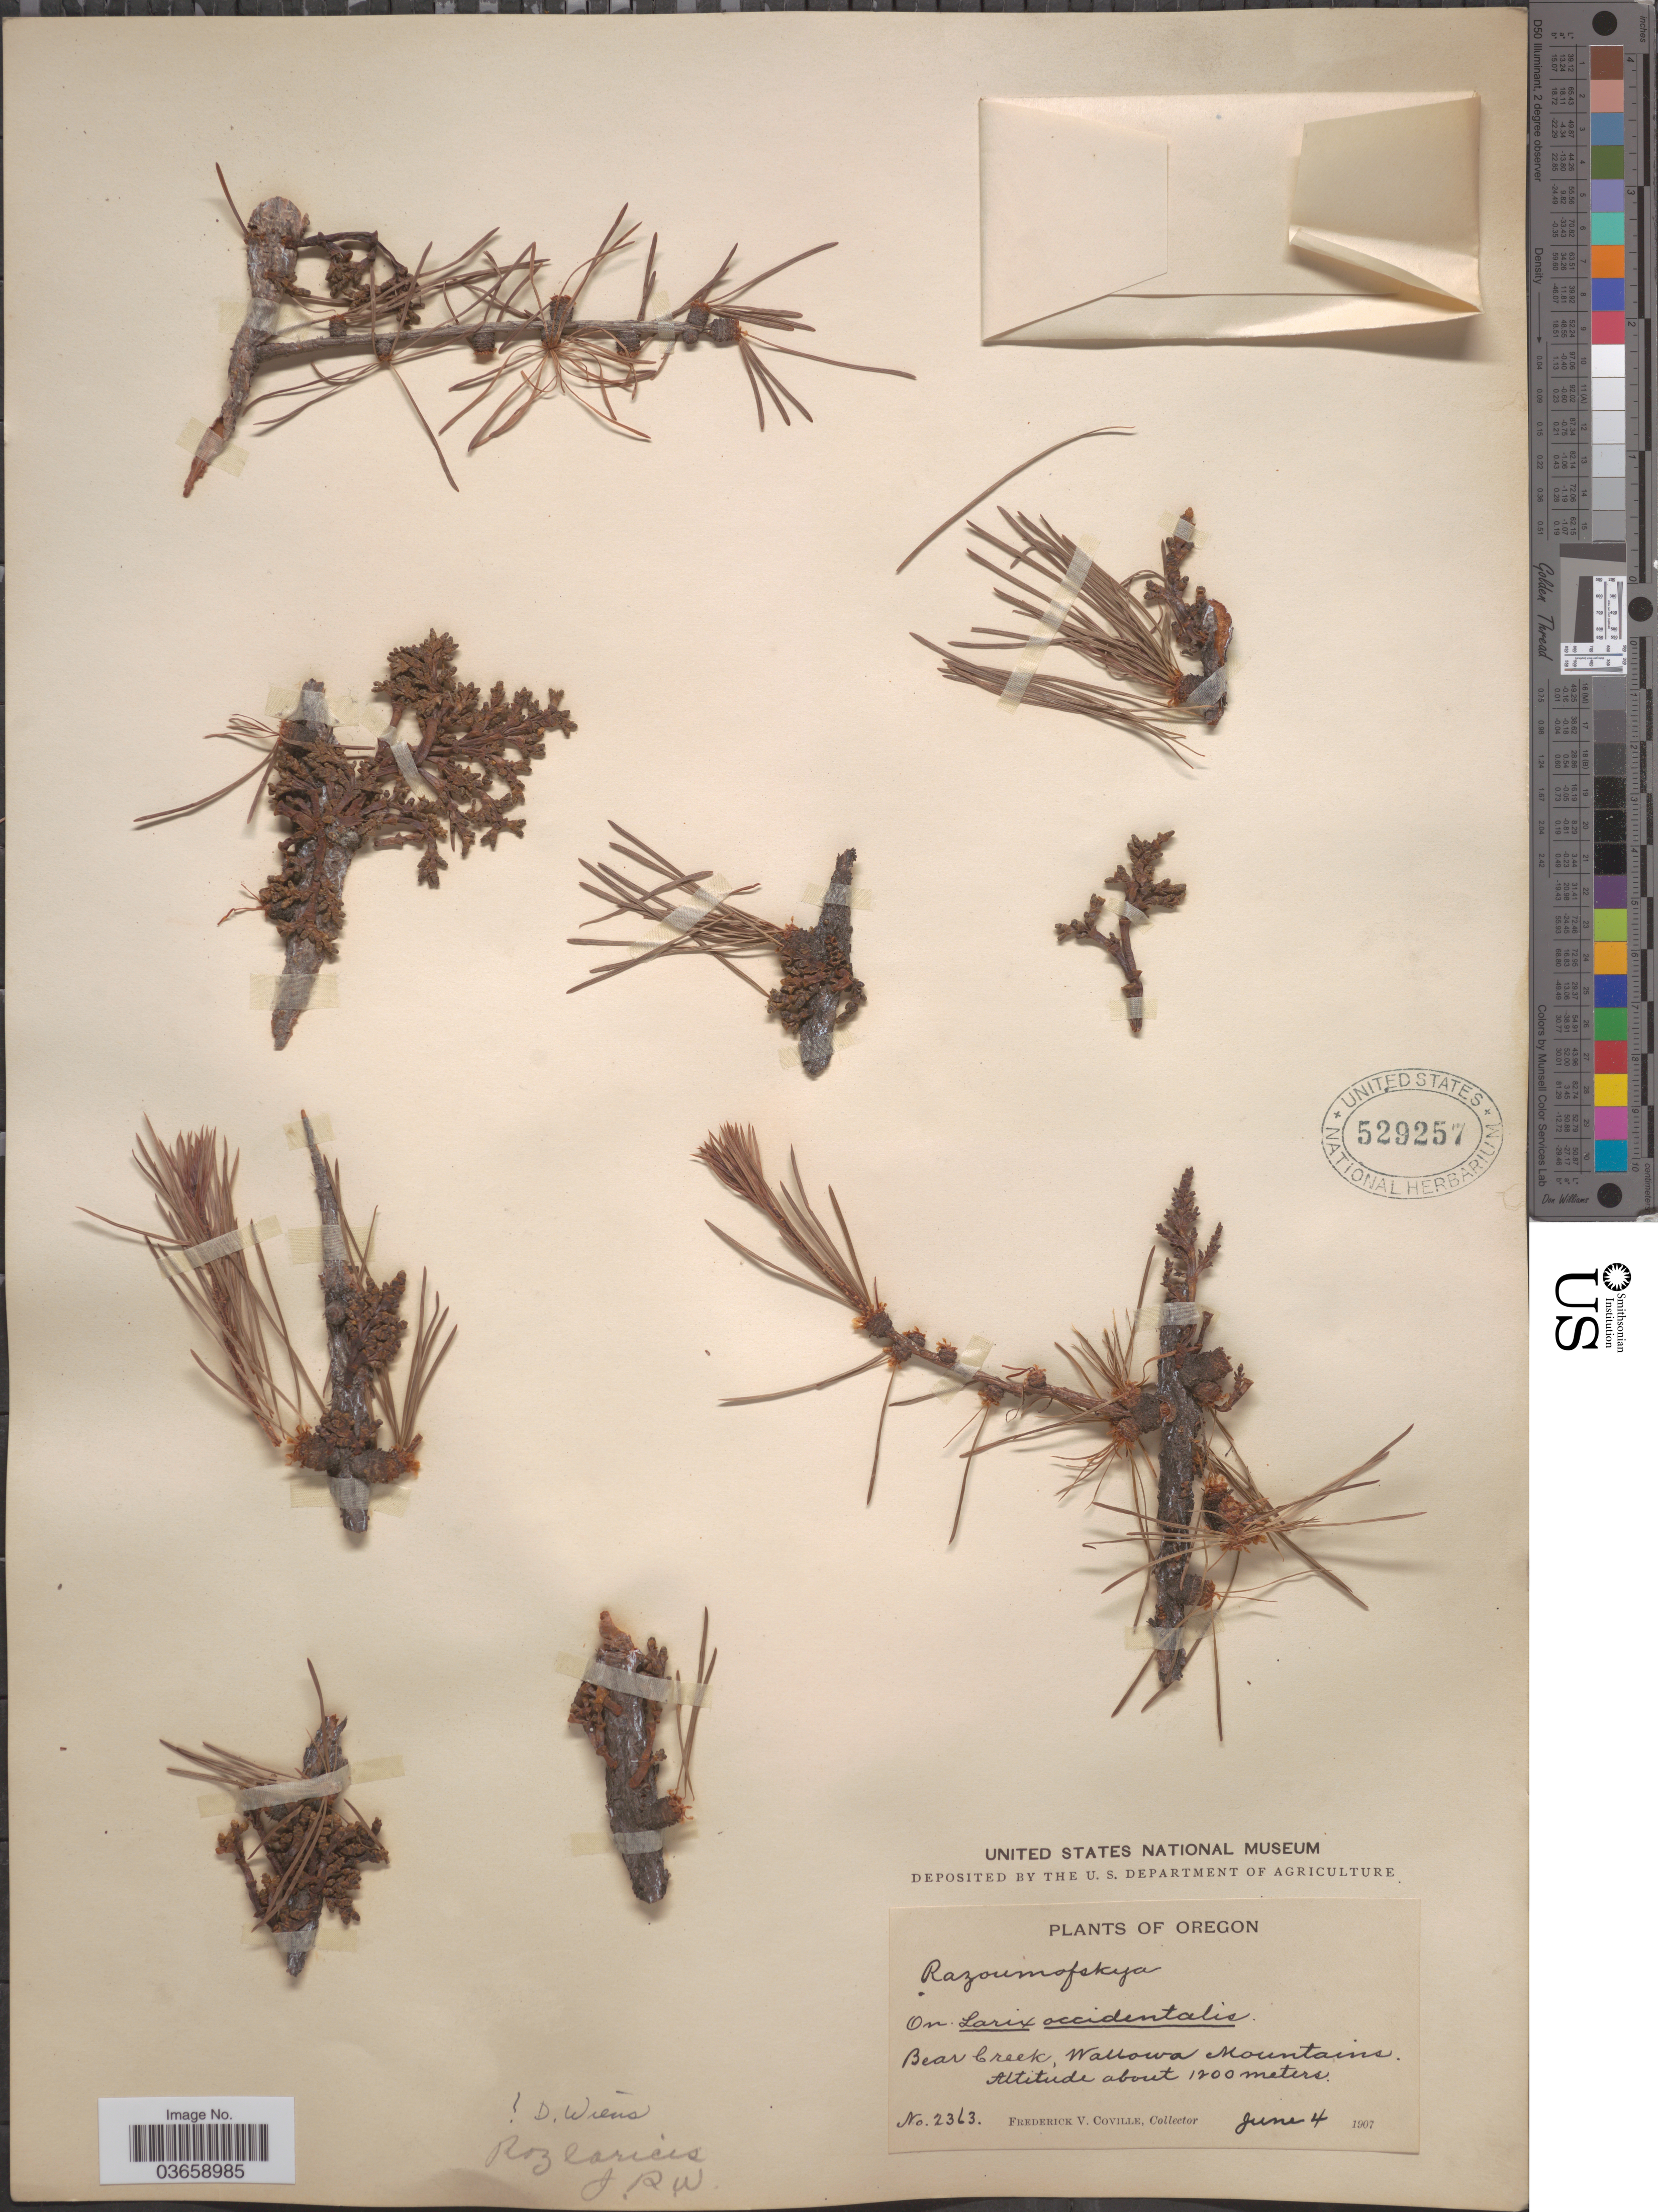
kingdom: Plantae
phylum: Tracheophyta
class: Magnoliopsida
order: Santalales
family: Viscaceae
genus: Arceuthobium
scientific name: Arceuthobium laricis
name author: (M.E. Jones) H. St. John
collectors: F. V. Coville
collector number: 2363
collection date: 1907-06-04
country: United States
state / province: Oregon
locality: Bear Creek, Wallowa Mountains.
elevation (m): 1200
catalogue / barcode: US 529257